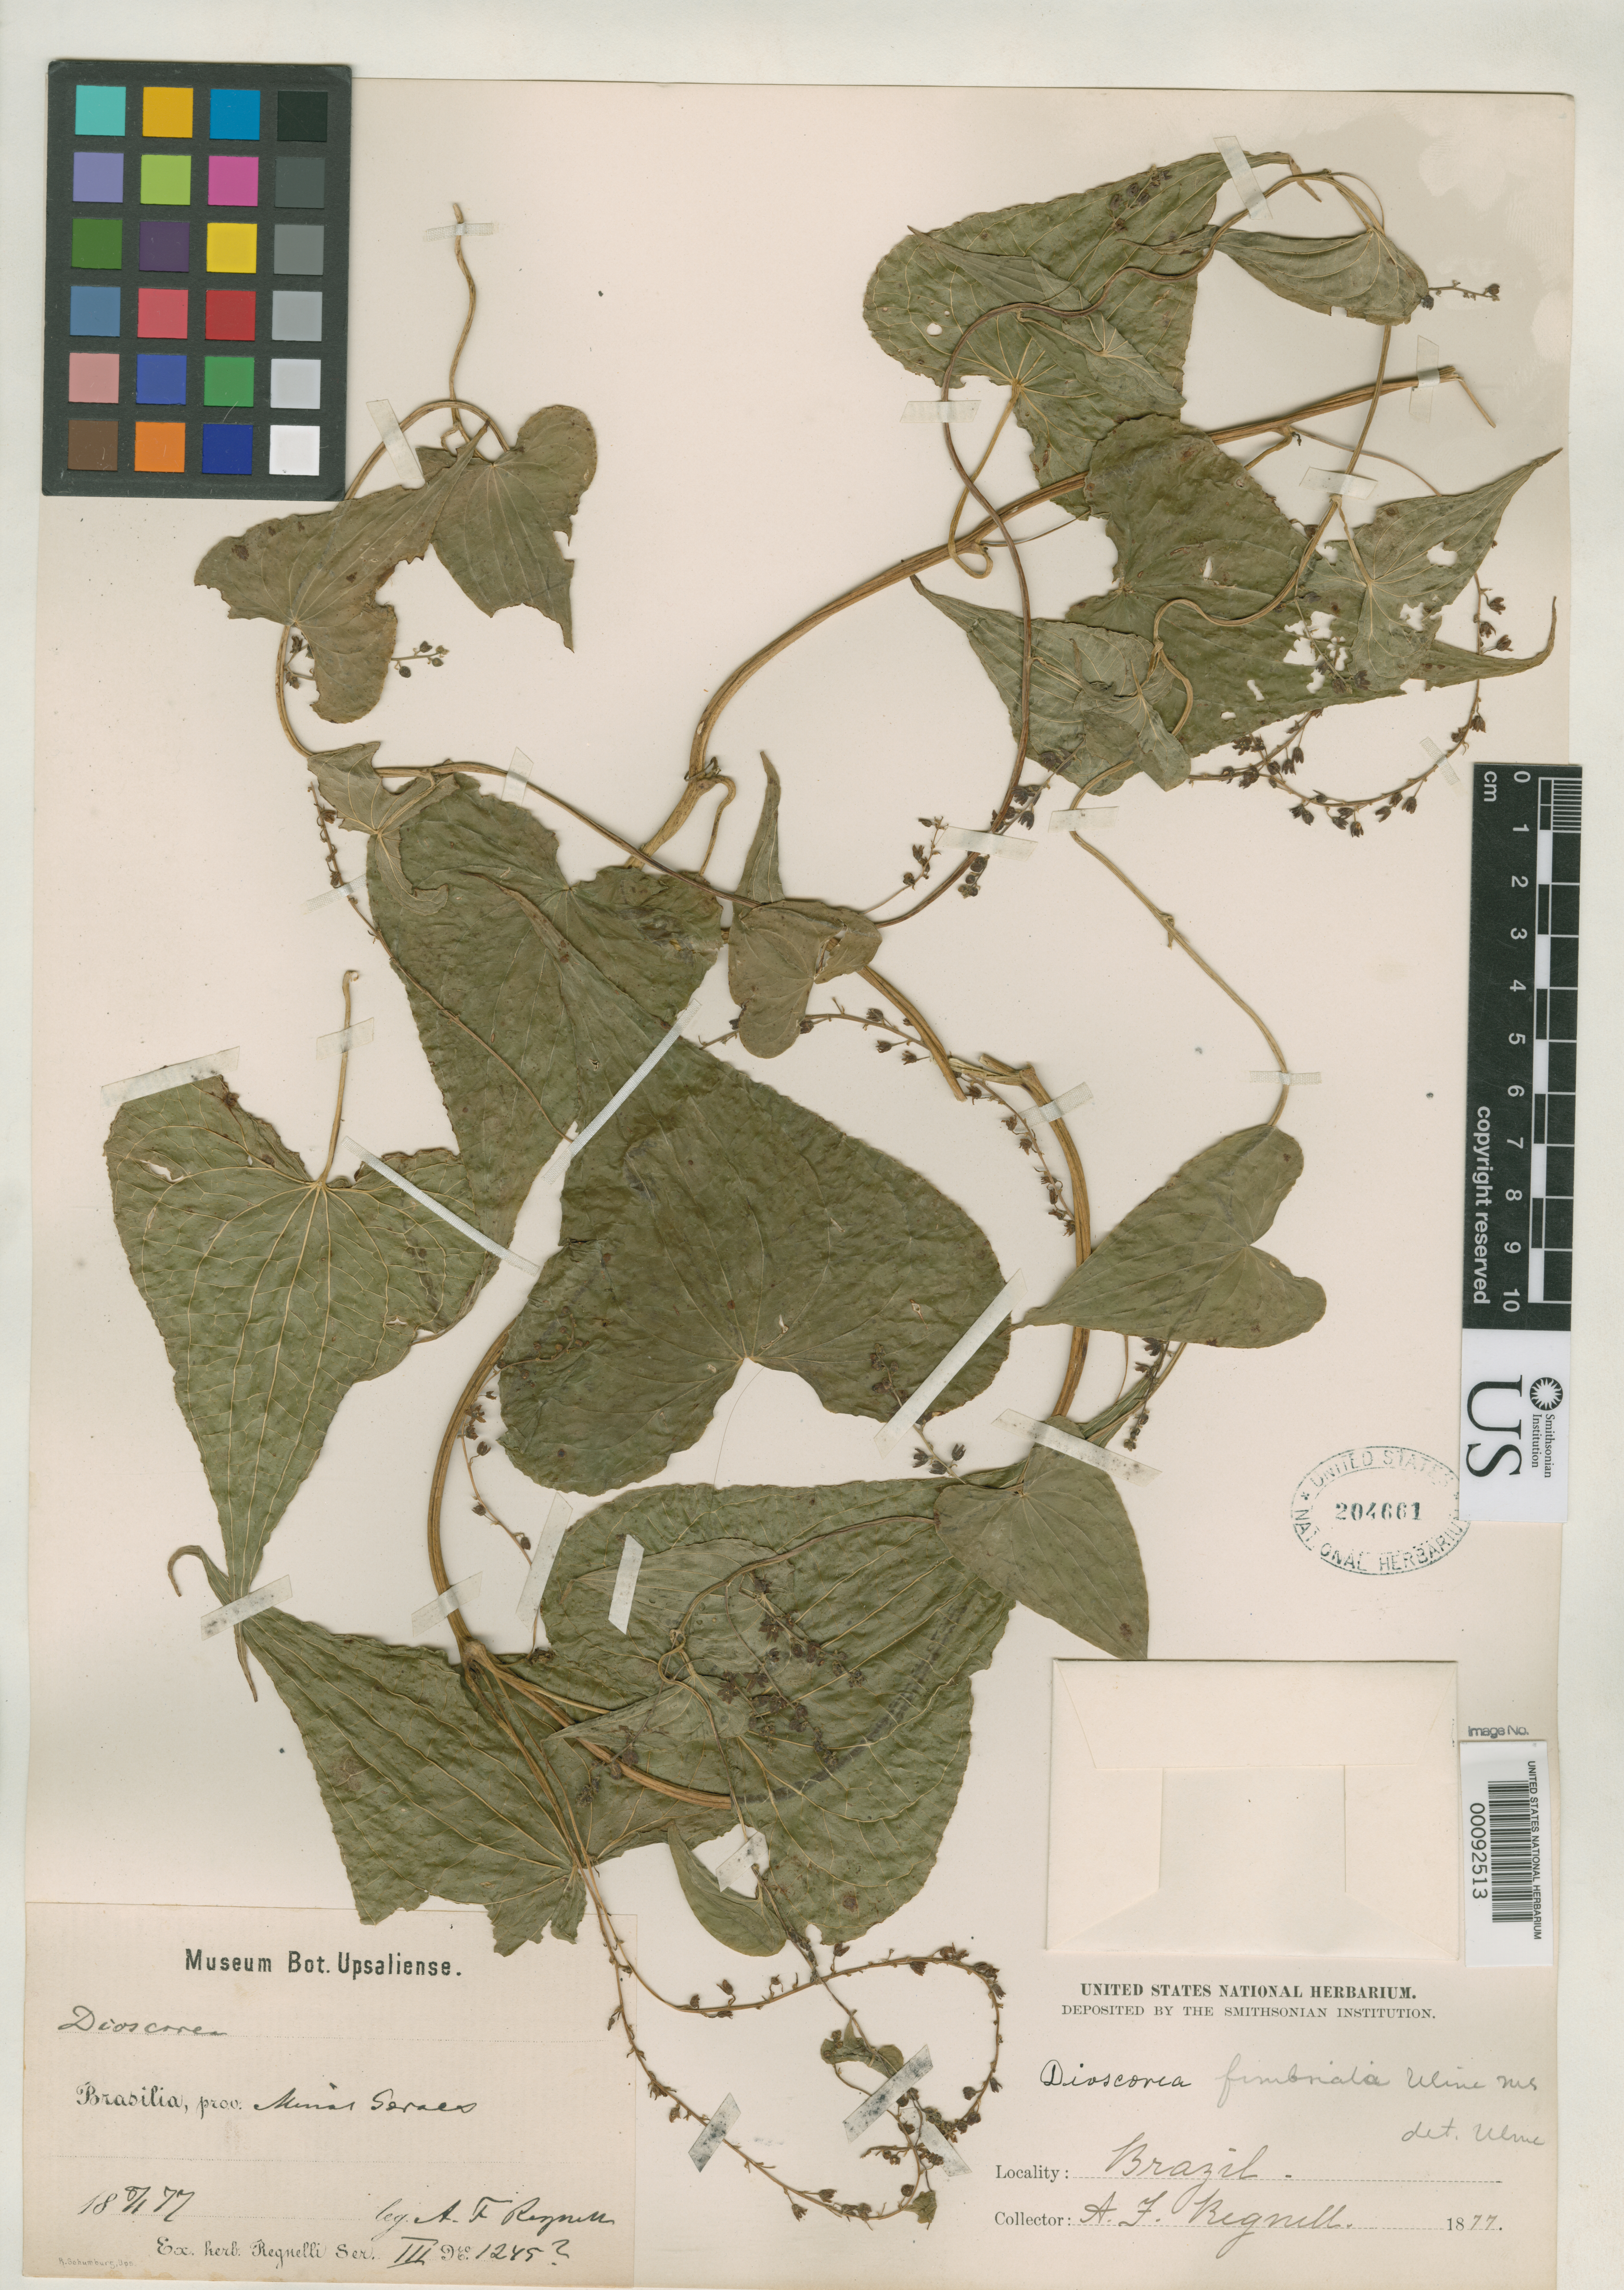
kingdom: Plantae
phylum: Tracheophyta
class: Liliopsida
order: Dioscoreales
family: Dioscoreaceae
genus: Dioscorea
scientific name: Dioscorea fimbriata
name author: Uline ex R. Knuth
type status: Isotype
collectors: A. F. Regnell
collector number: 1245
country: Brazil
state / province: Minas Gerais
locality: Caldas.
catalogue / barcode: US 204661